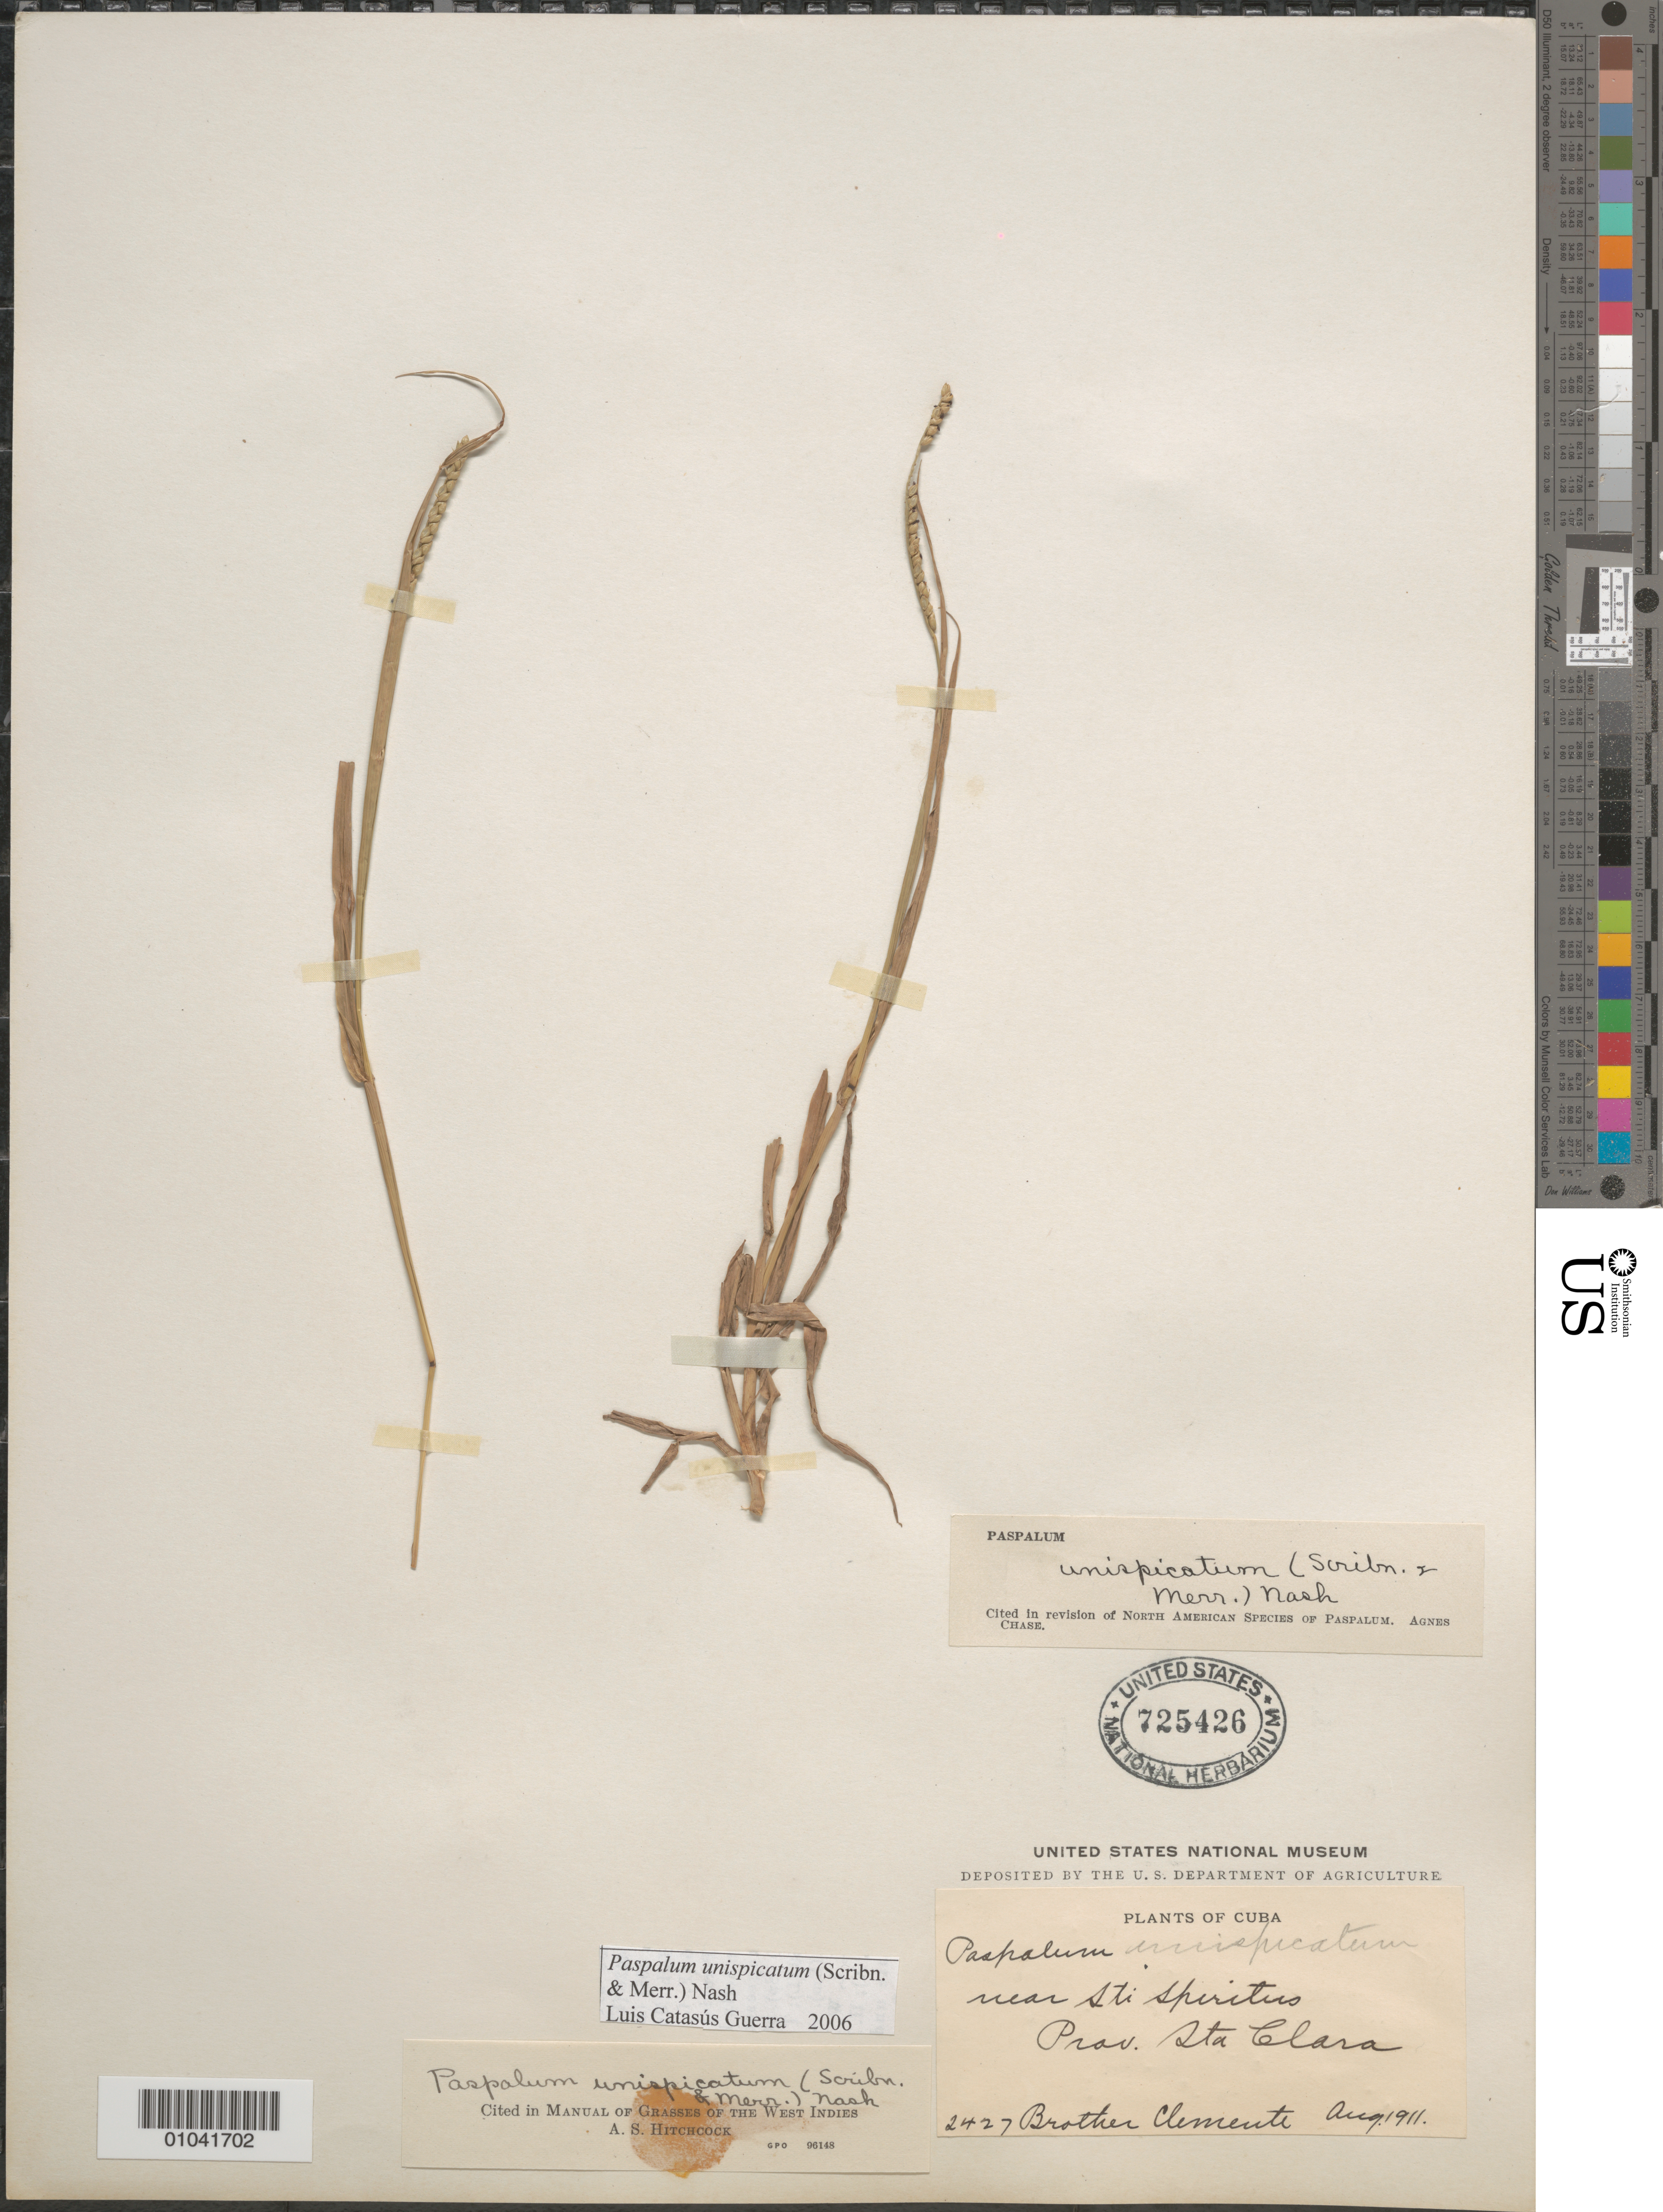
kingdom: Plantae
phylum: Tracheophyta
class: Liliopsida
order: Poales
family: Poaceae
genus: Paspalum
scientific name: Paspalum unispicatum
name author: (Scribn. & Merr.) Nash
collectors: B. Clement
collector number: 2427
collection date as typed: Aug 1911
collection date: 1911-08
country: Cuba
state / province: Villa Clara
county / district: Santa Clara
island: Cuba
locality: Near Sancti Spiritus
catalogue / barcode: US 725426